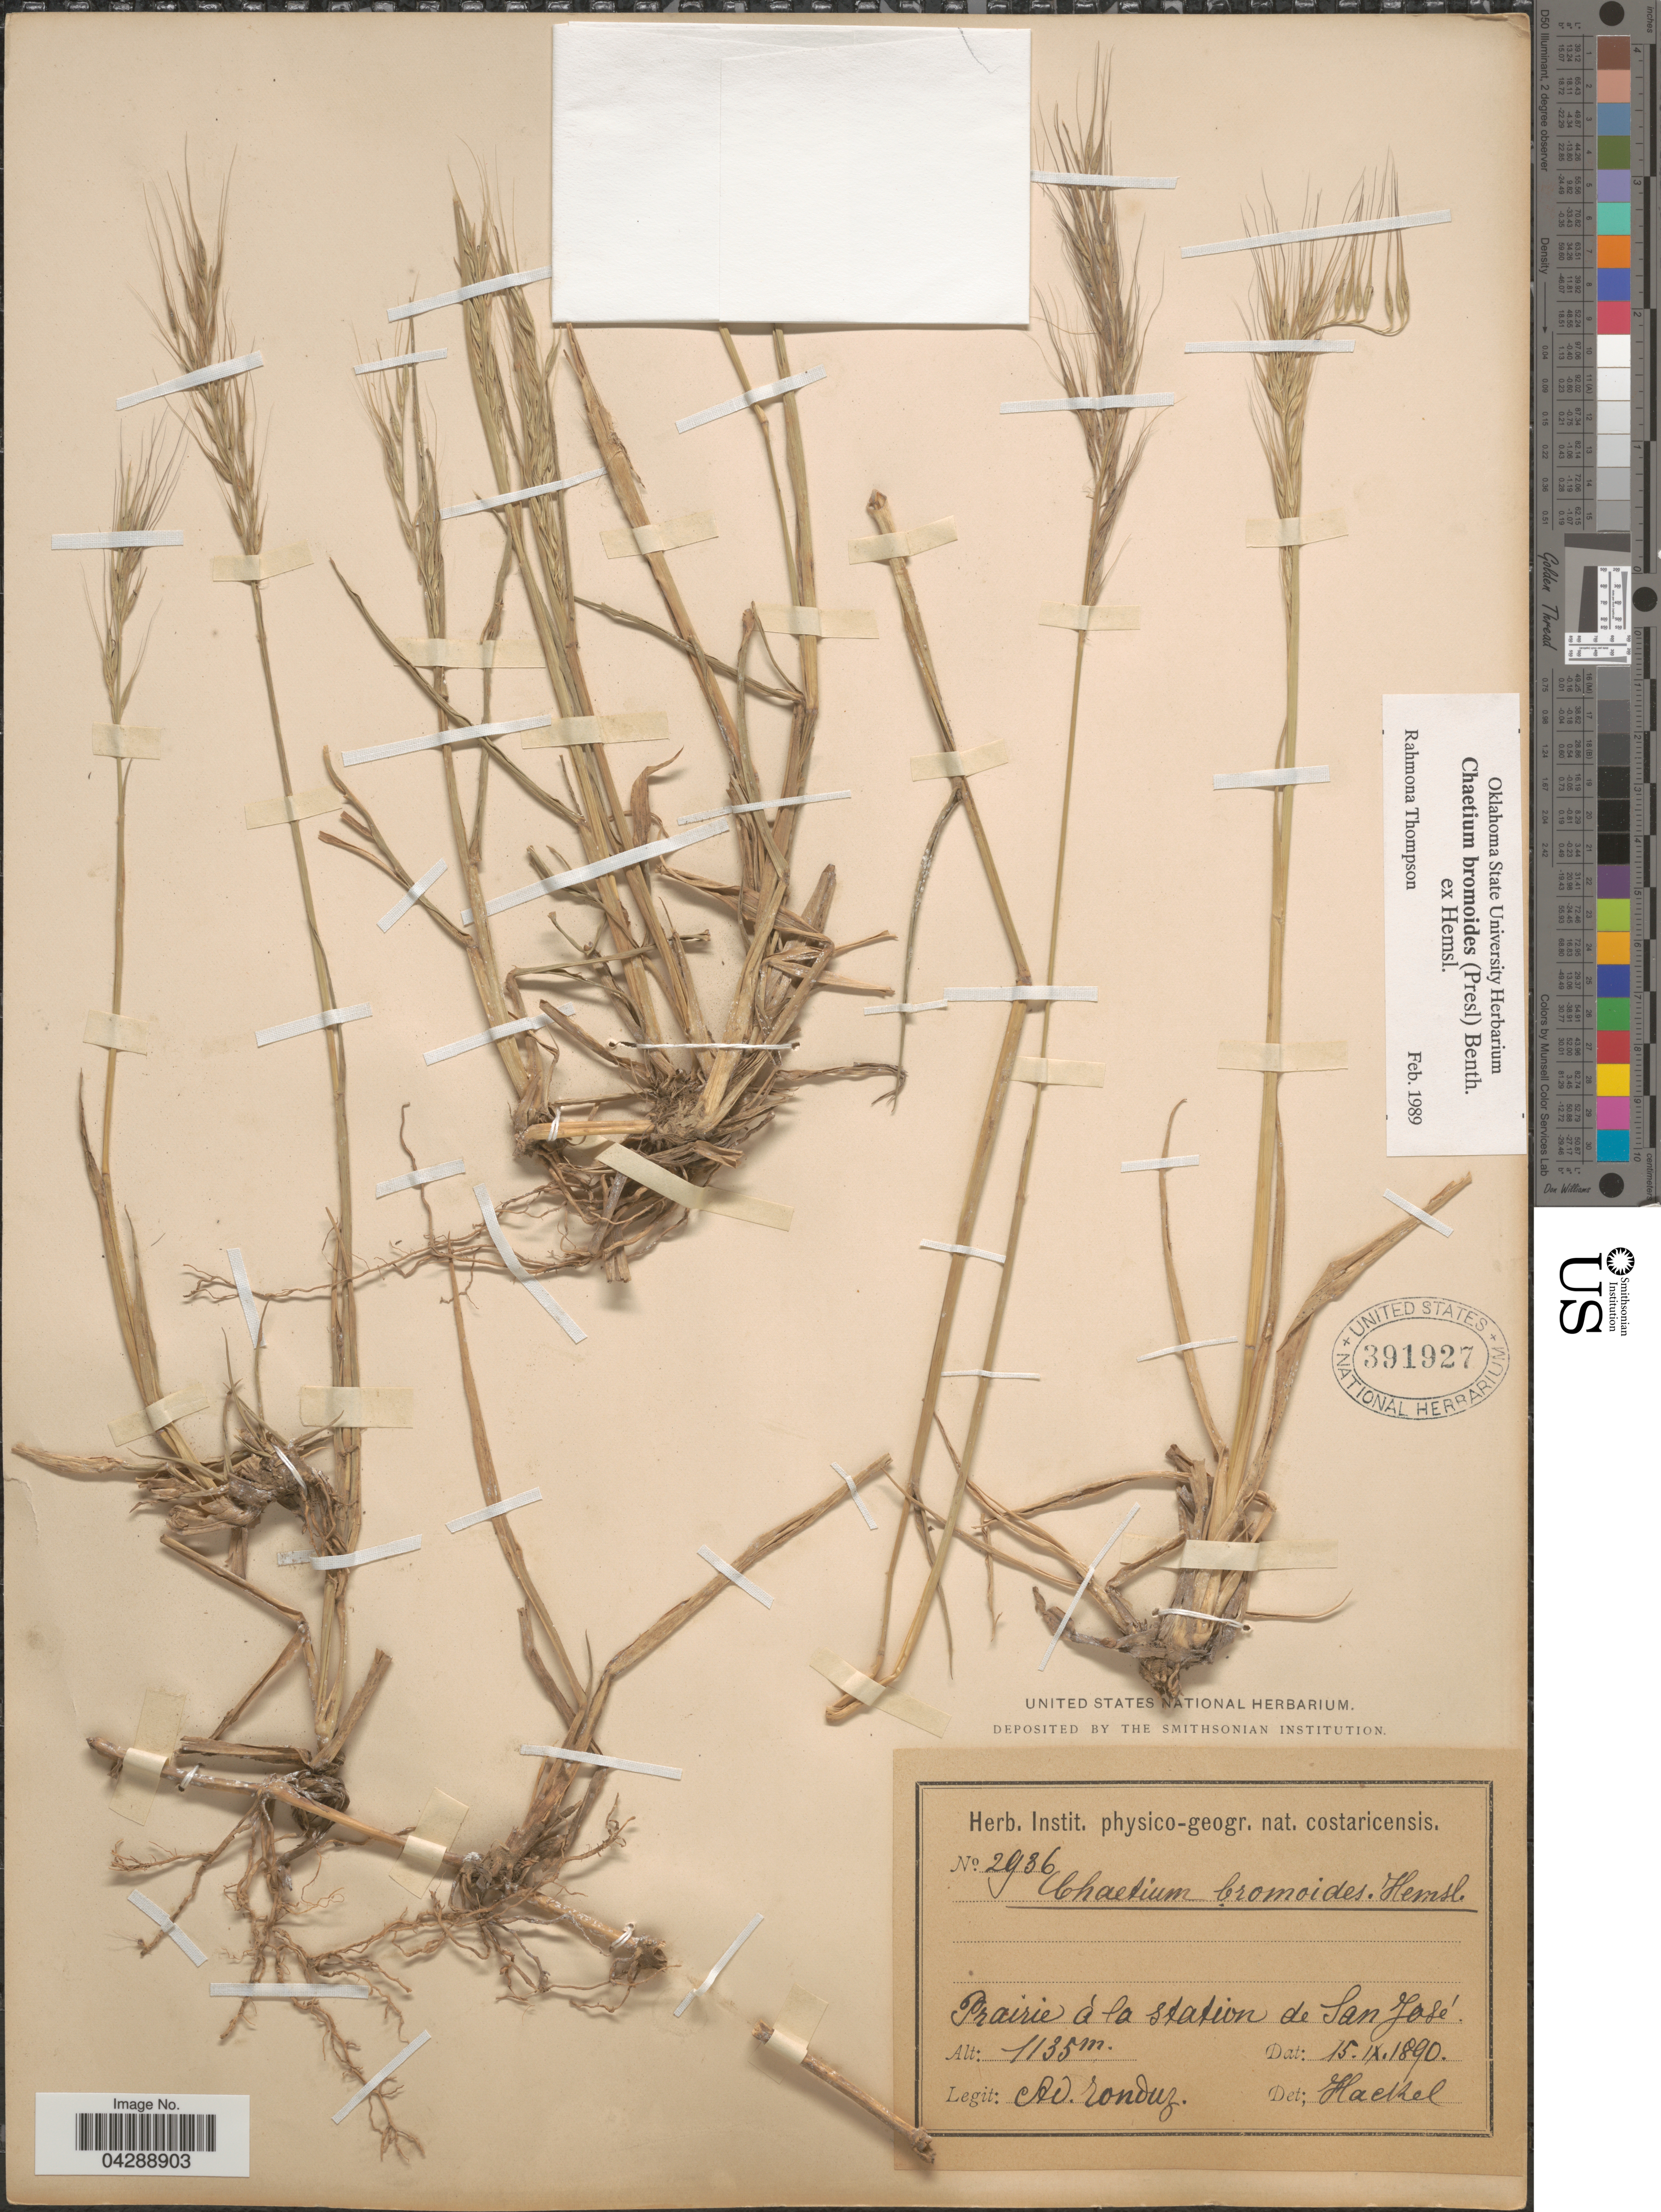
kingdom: Plantae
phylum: Tracheophyta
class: Liliopsida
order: Poales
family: Poaceae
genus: Chaetium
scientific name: Chaetium bromoides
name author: (J. Presl) Benth. ex Hemsl.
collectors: A. Tonduz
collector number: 2936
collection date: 1890-09-15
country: Costa Rica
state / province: San José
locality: Prairie à la station de San Jose.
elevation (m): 1135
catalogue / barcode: US 391927